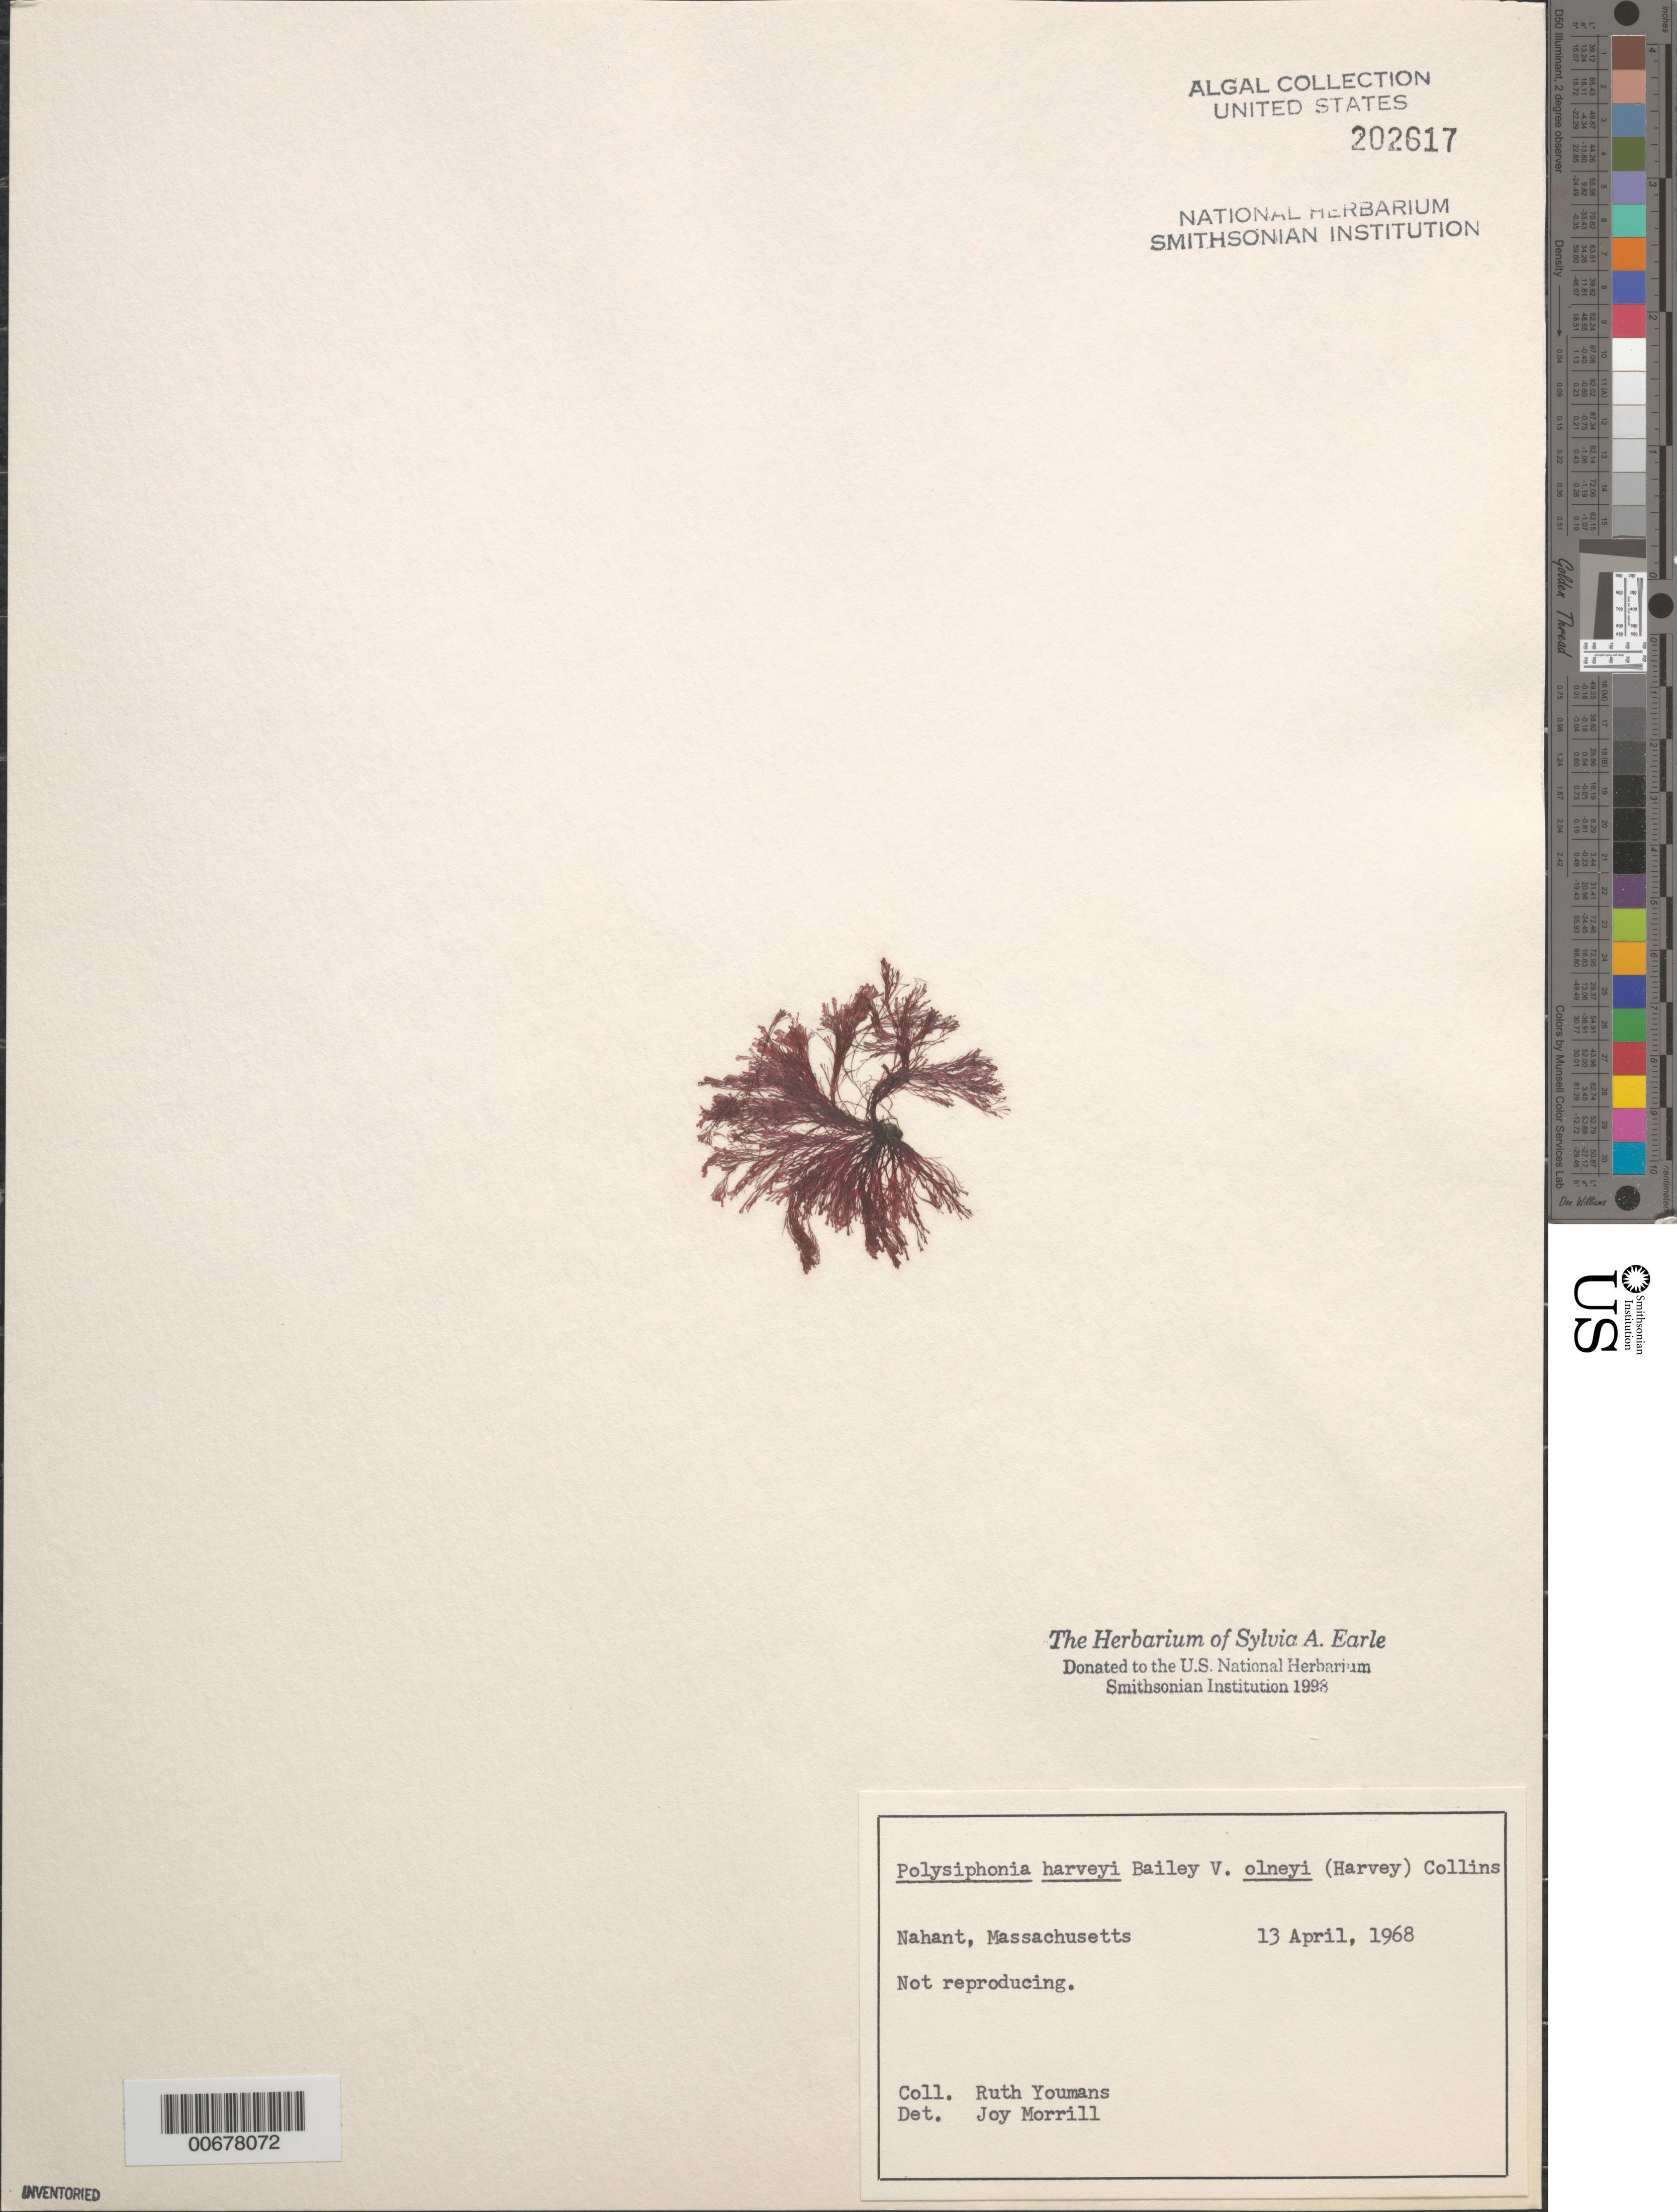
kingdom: Plantae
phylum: Rhodophyta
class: Florideophyceae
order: Ceramiales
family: Rhodomelaceae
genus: Melanothamnus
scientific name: Melanothamnus harveyi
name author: (Bailey) Diaz-Tapia & C.A. Maggs in Diaz-Tapia et al.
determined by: Algae name updating Project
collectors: R. Youmans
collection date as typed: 13 Apr 1968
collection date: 1968-04-13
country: United States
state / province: Massachusetts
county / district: Essex County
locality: Nahant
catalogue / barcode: US 202617